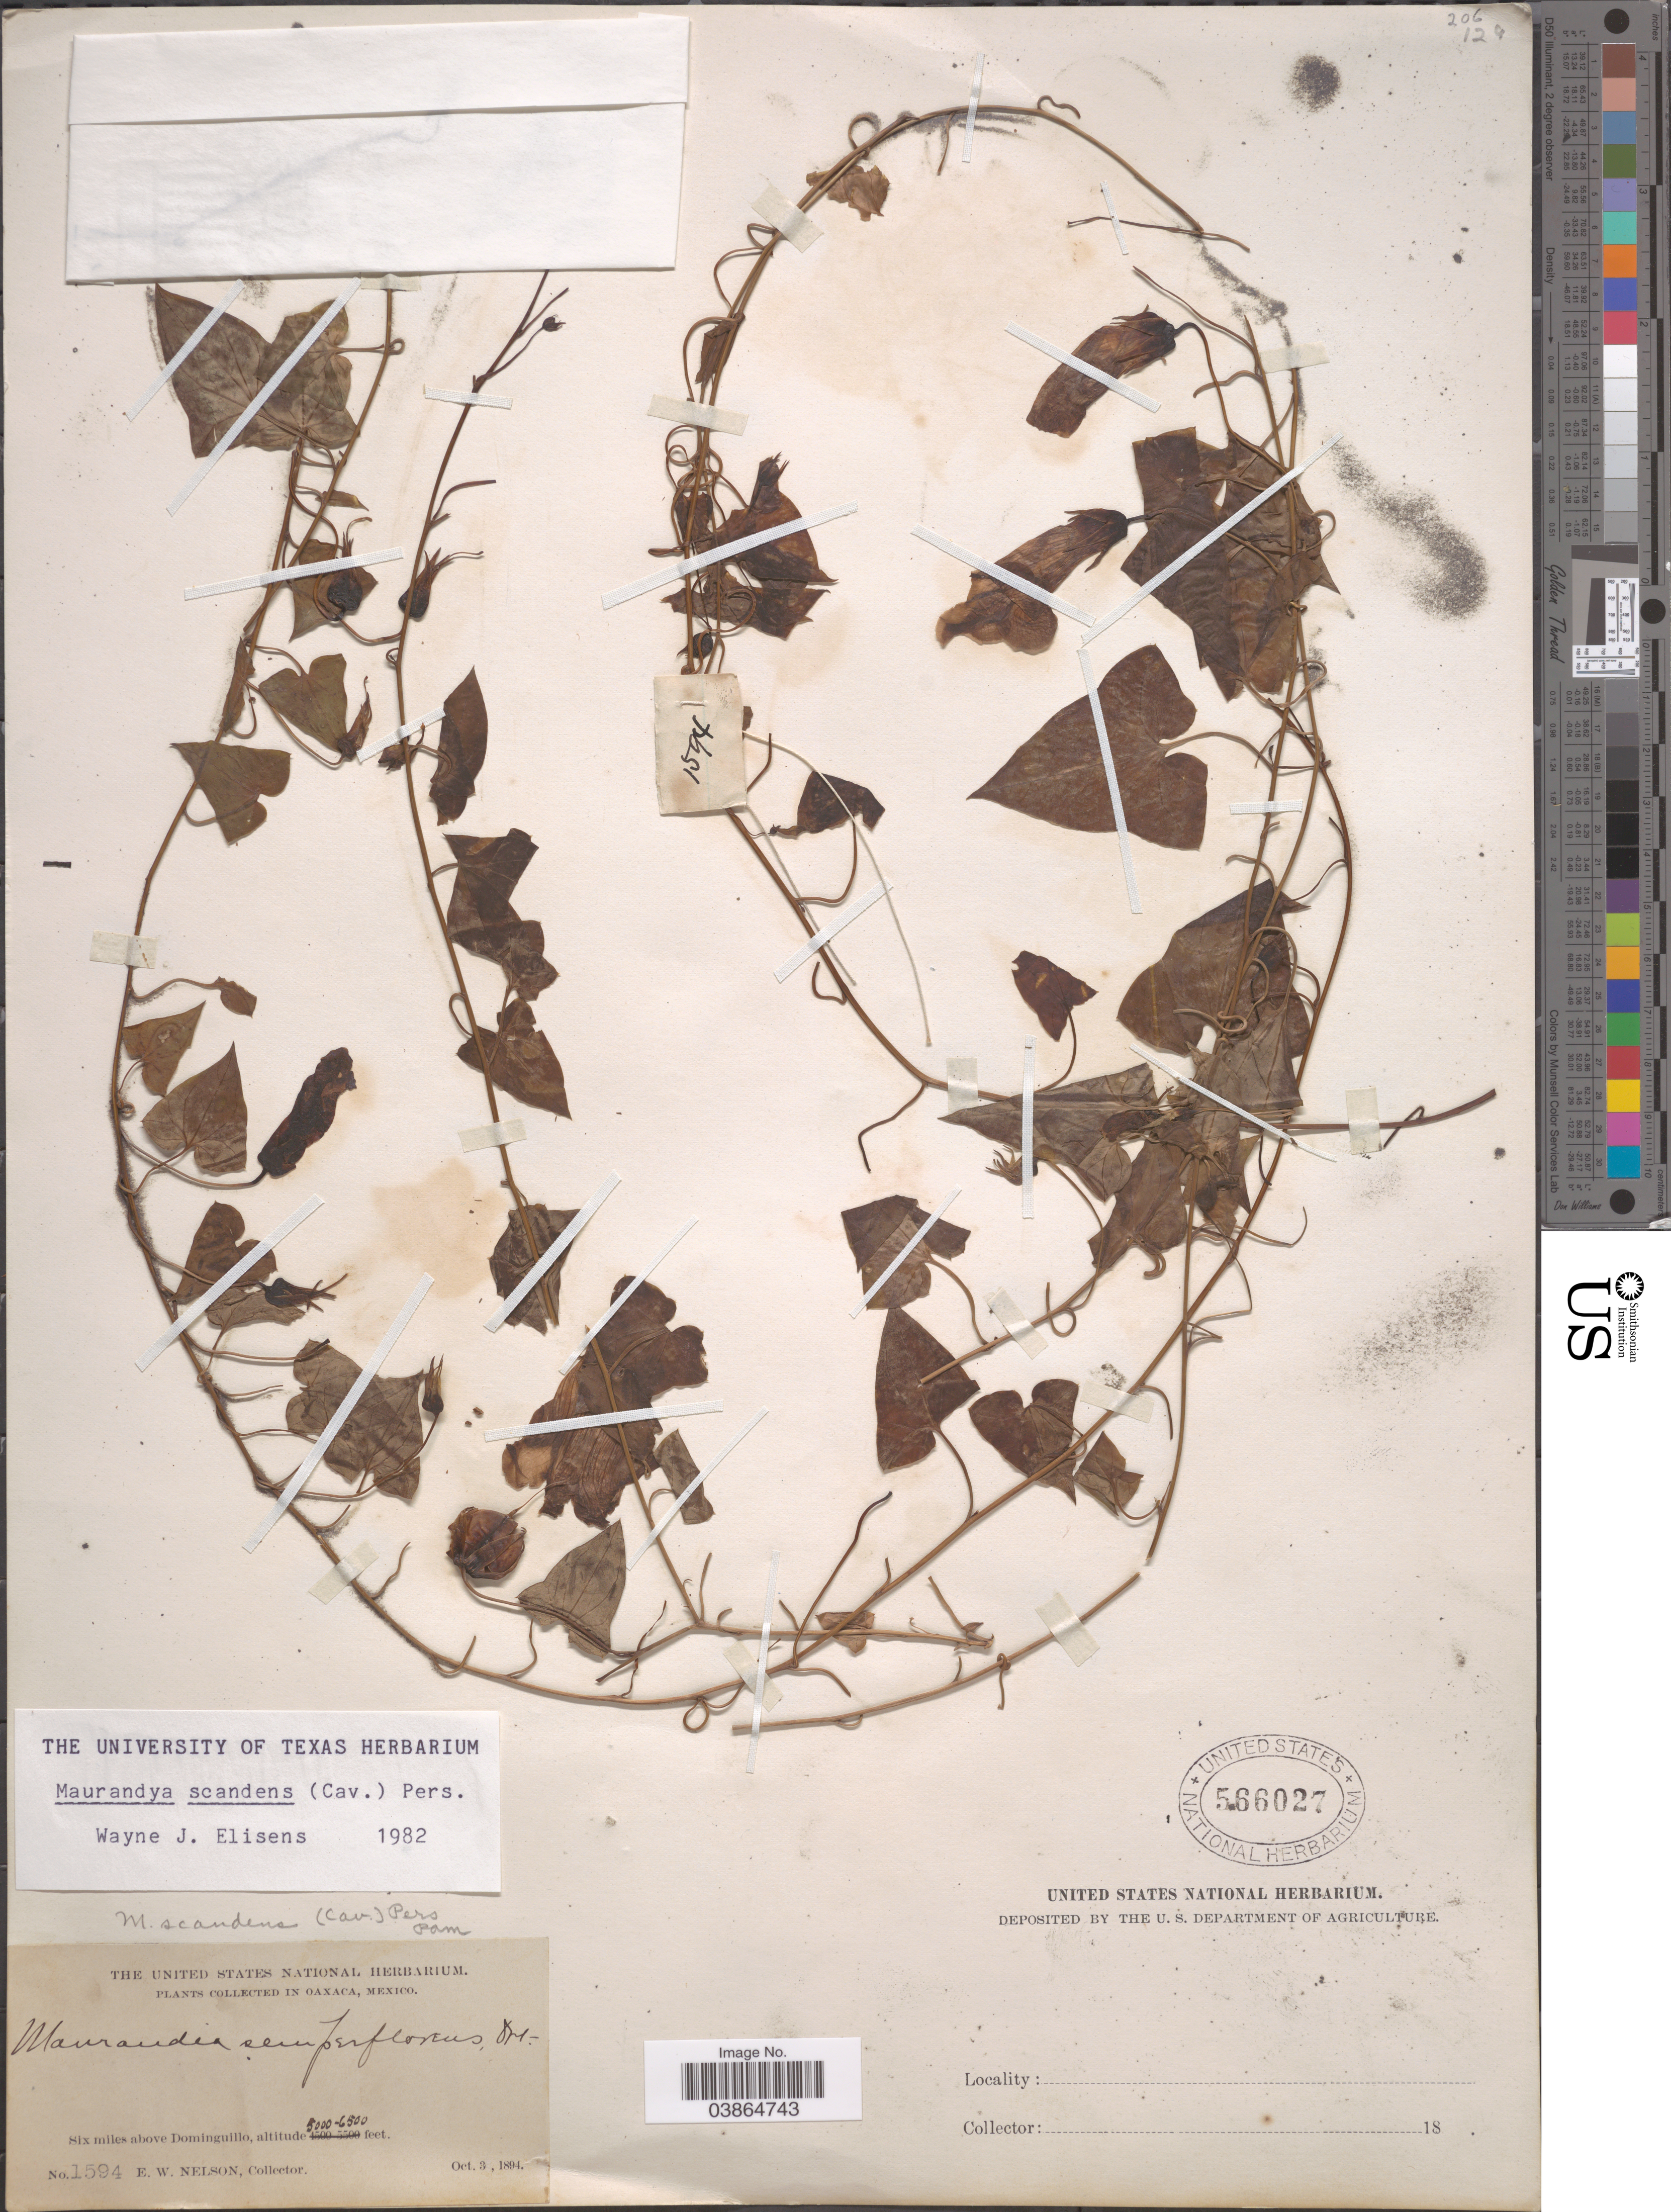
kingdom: Plantae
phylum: Tracheophyta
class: Magnoliopsida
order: Lamiales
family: Plantaginaceae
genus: Maurandya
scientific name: Maurandya scandens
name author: (Cav.) Pers.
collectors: E. W. Nelson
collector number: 1594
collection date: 1894-10-03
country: Mexico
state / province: Oaxaca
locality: Six miles above Dominguillo.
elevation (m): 1524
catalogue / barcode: US 566027